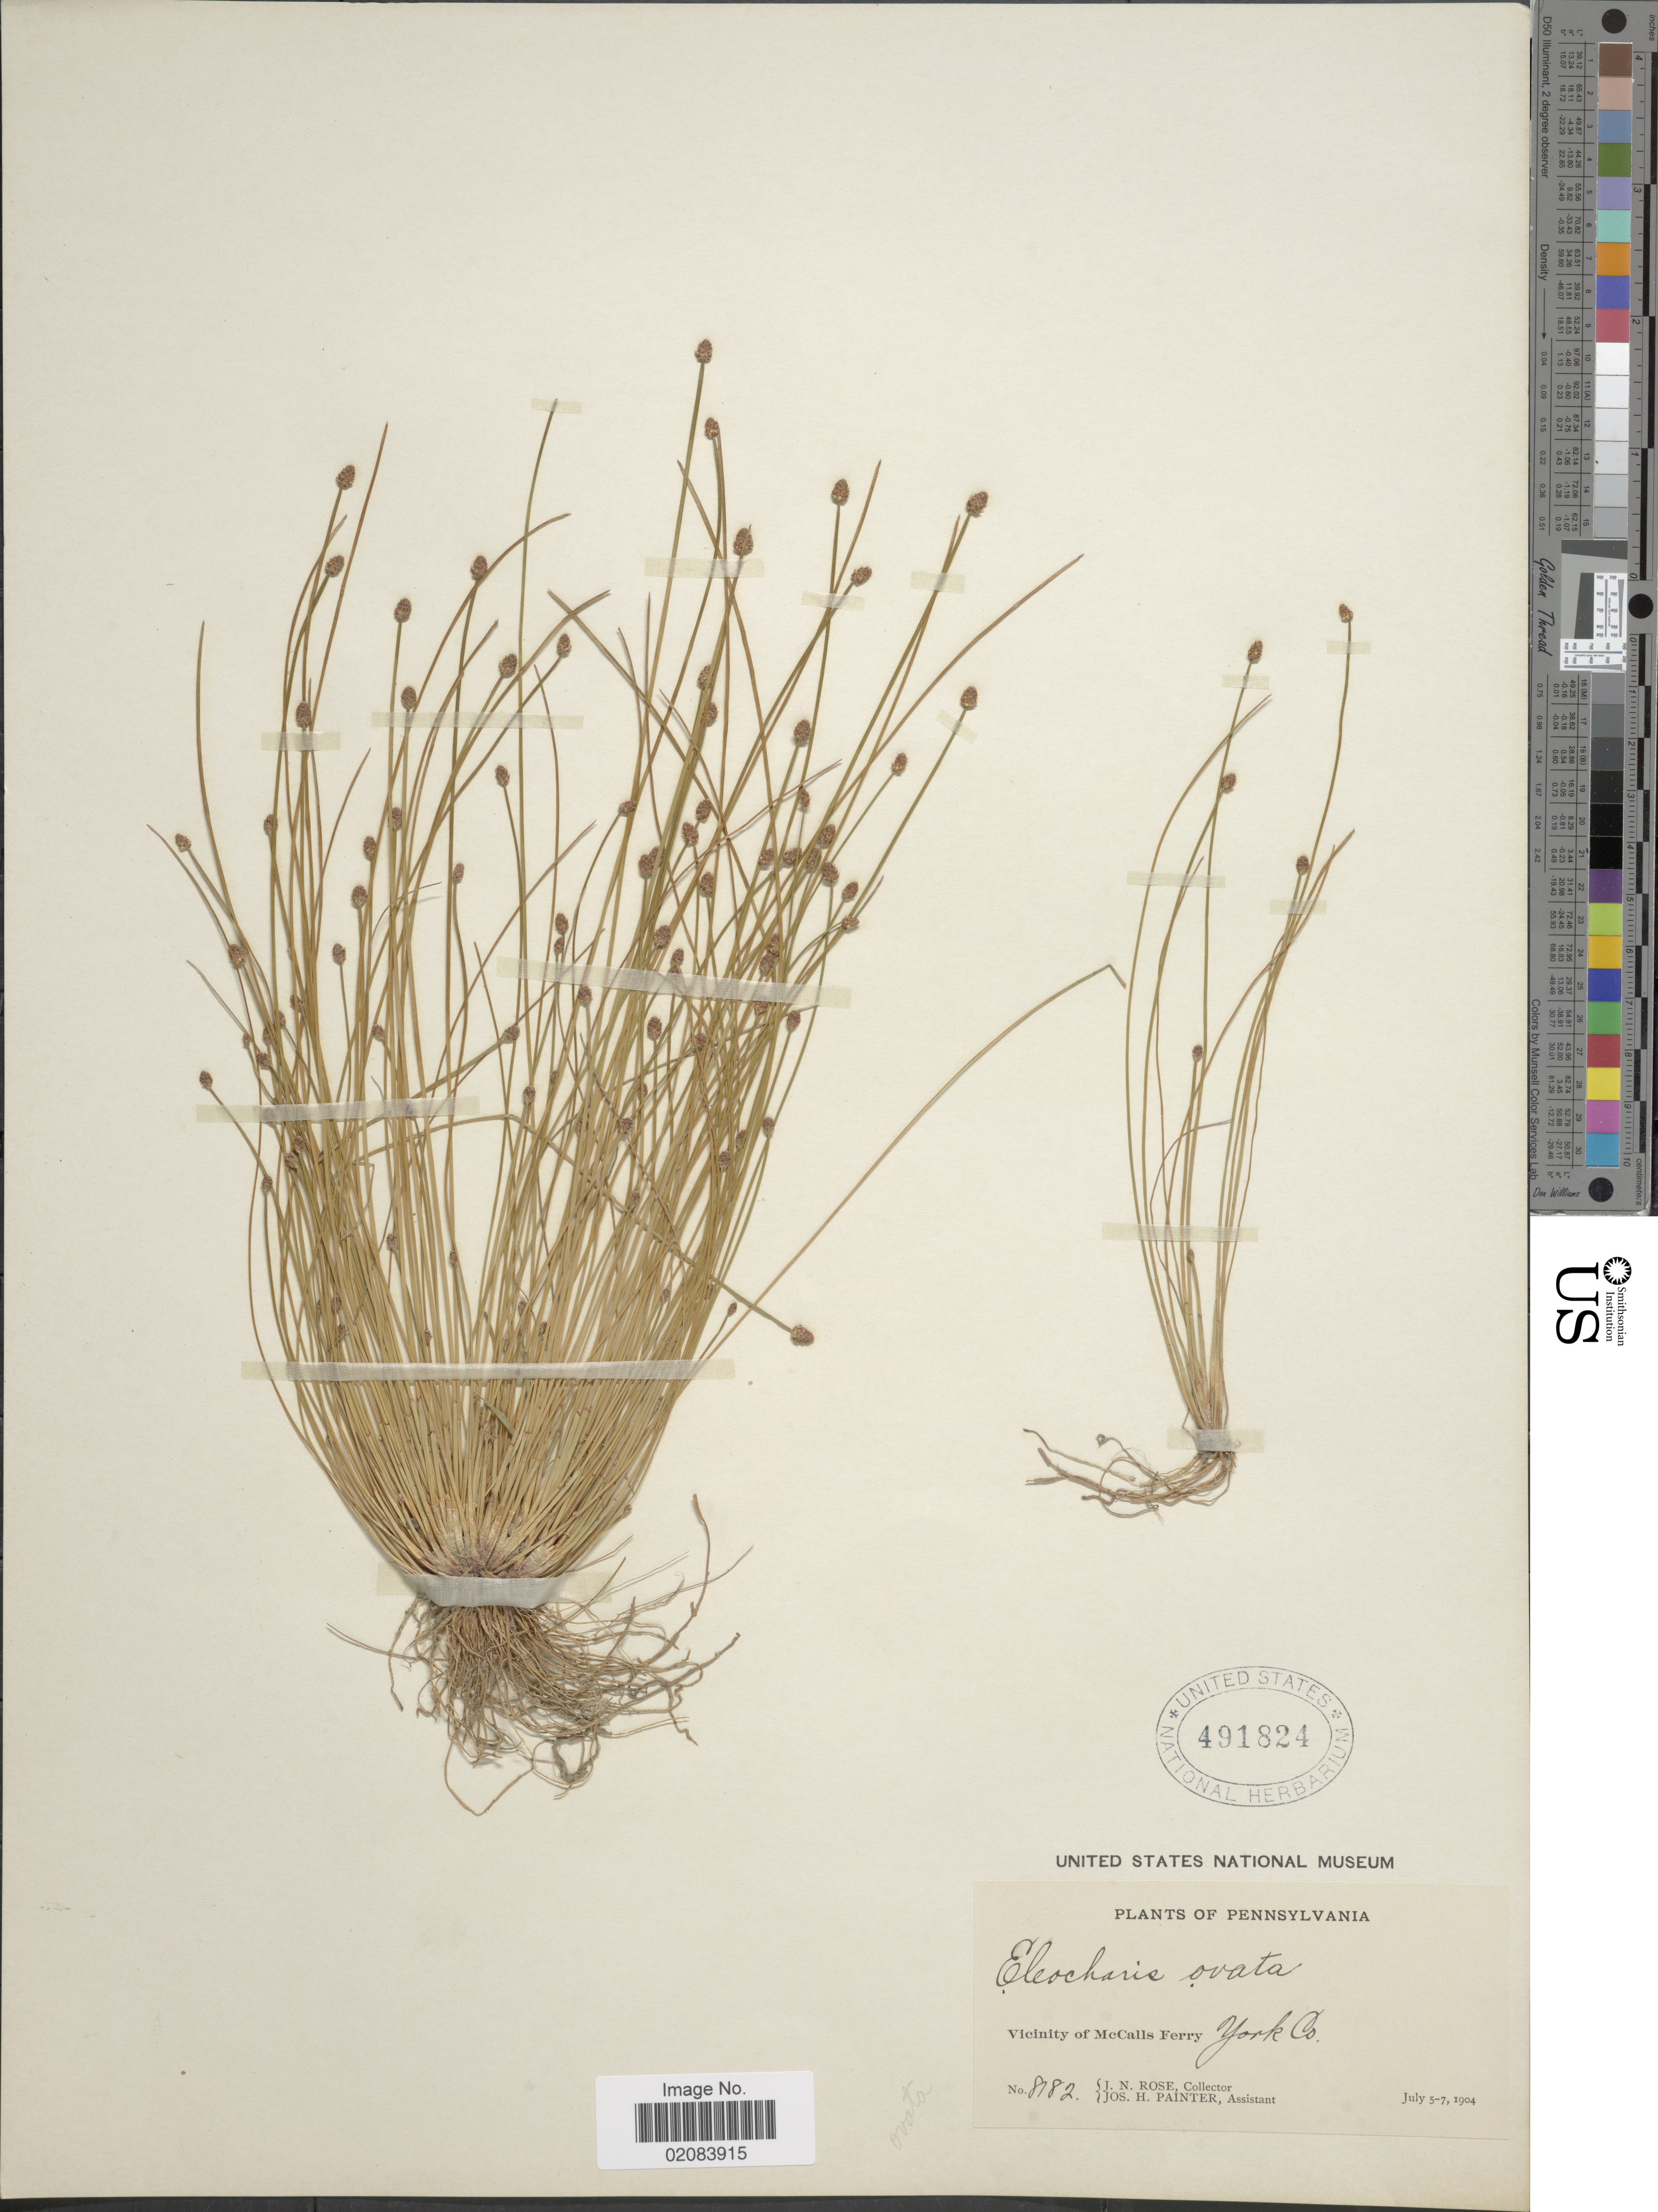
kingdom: Plantae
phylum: Tracheophyta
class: Liliopsida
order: Poales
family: Cyperaceae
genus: Eleocharis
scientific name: Eleocharis ovata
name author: (Roth) Roem. & Schult.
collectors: J. N. Rose & J. H. Painter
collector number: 8182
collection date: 1904-07-05/1904-07-07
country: United States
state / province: Pennsylvania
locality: Vicinity of McCalls Ferry, York Co.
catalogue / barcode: US 491824